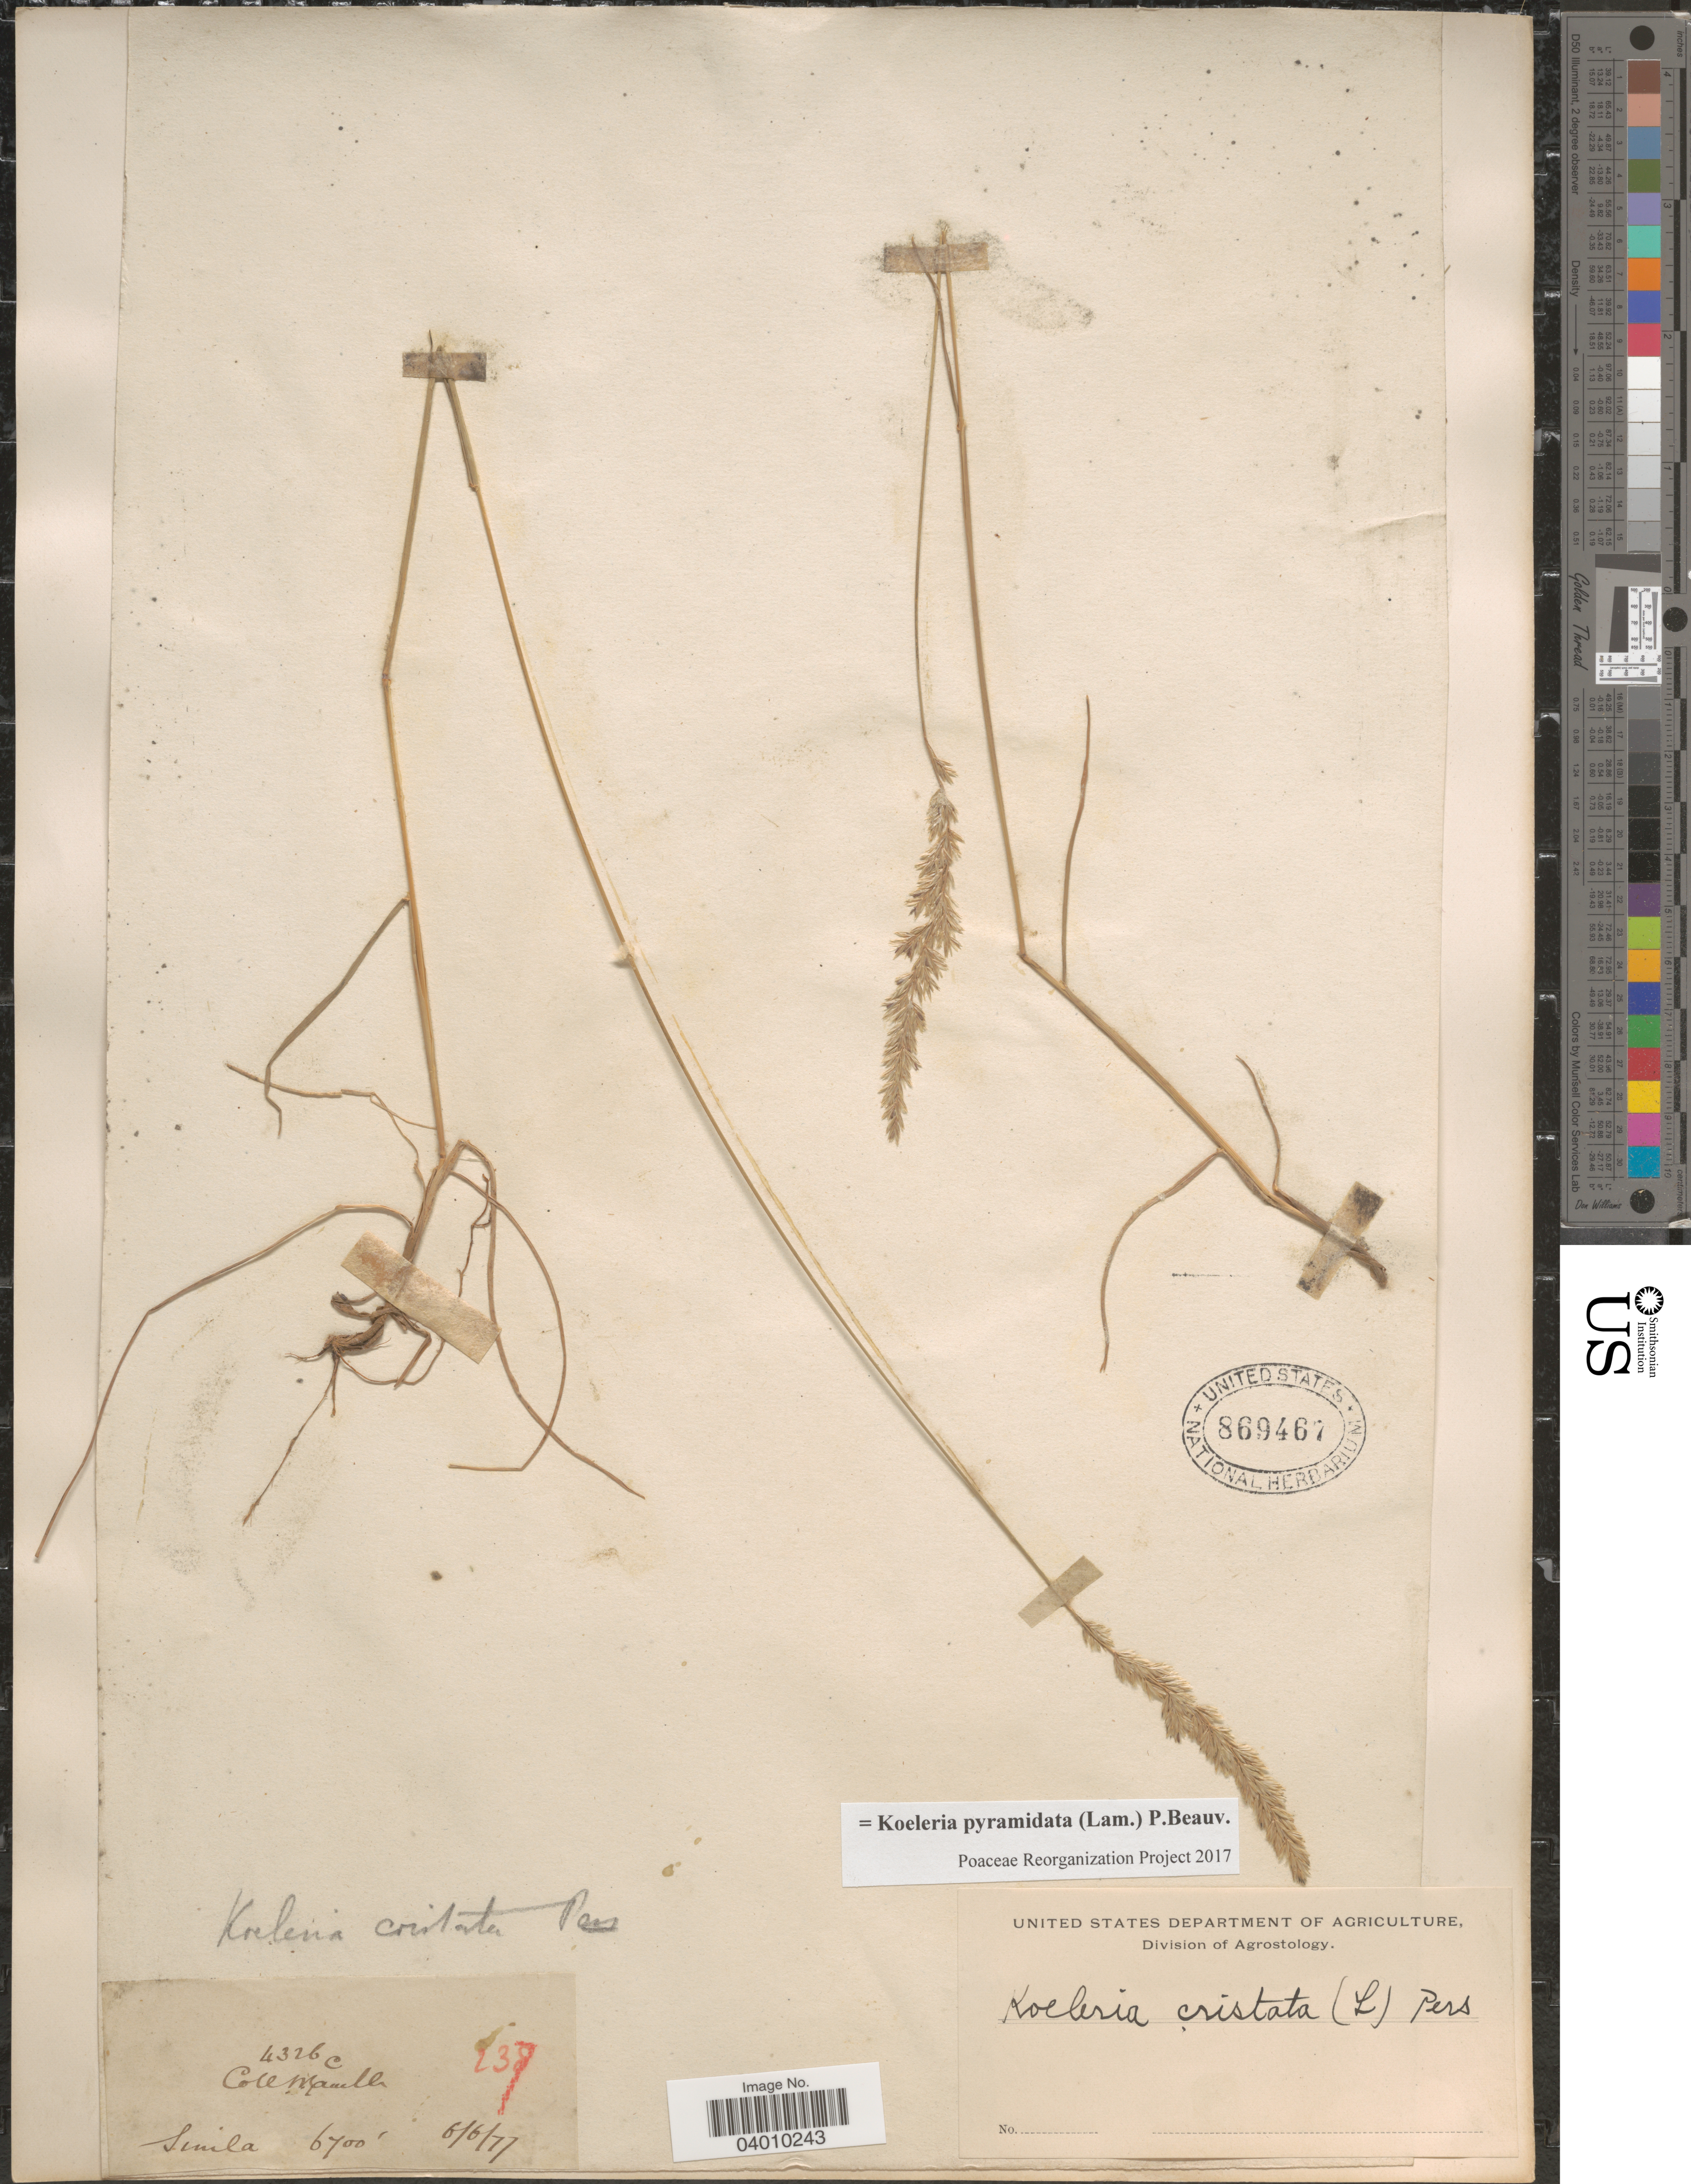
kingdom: Plantae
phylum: Tracheophyta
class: Liliopsida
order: Poales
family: Poaceae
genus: Koeleria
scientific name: Koeleria pyramidata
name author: (Lam.) P. Beauv.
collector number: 4326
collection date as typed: Transcribed d/m/y: 6/6/77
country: India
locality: Simla.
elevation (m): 2042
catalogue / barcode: US 869467